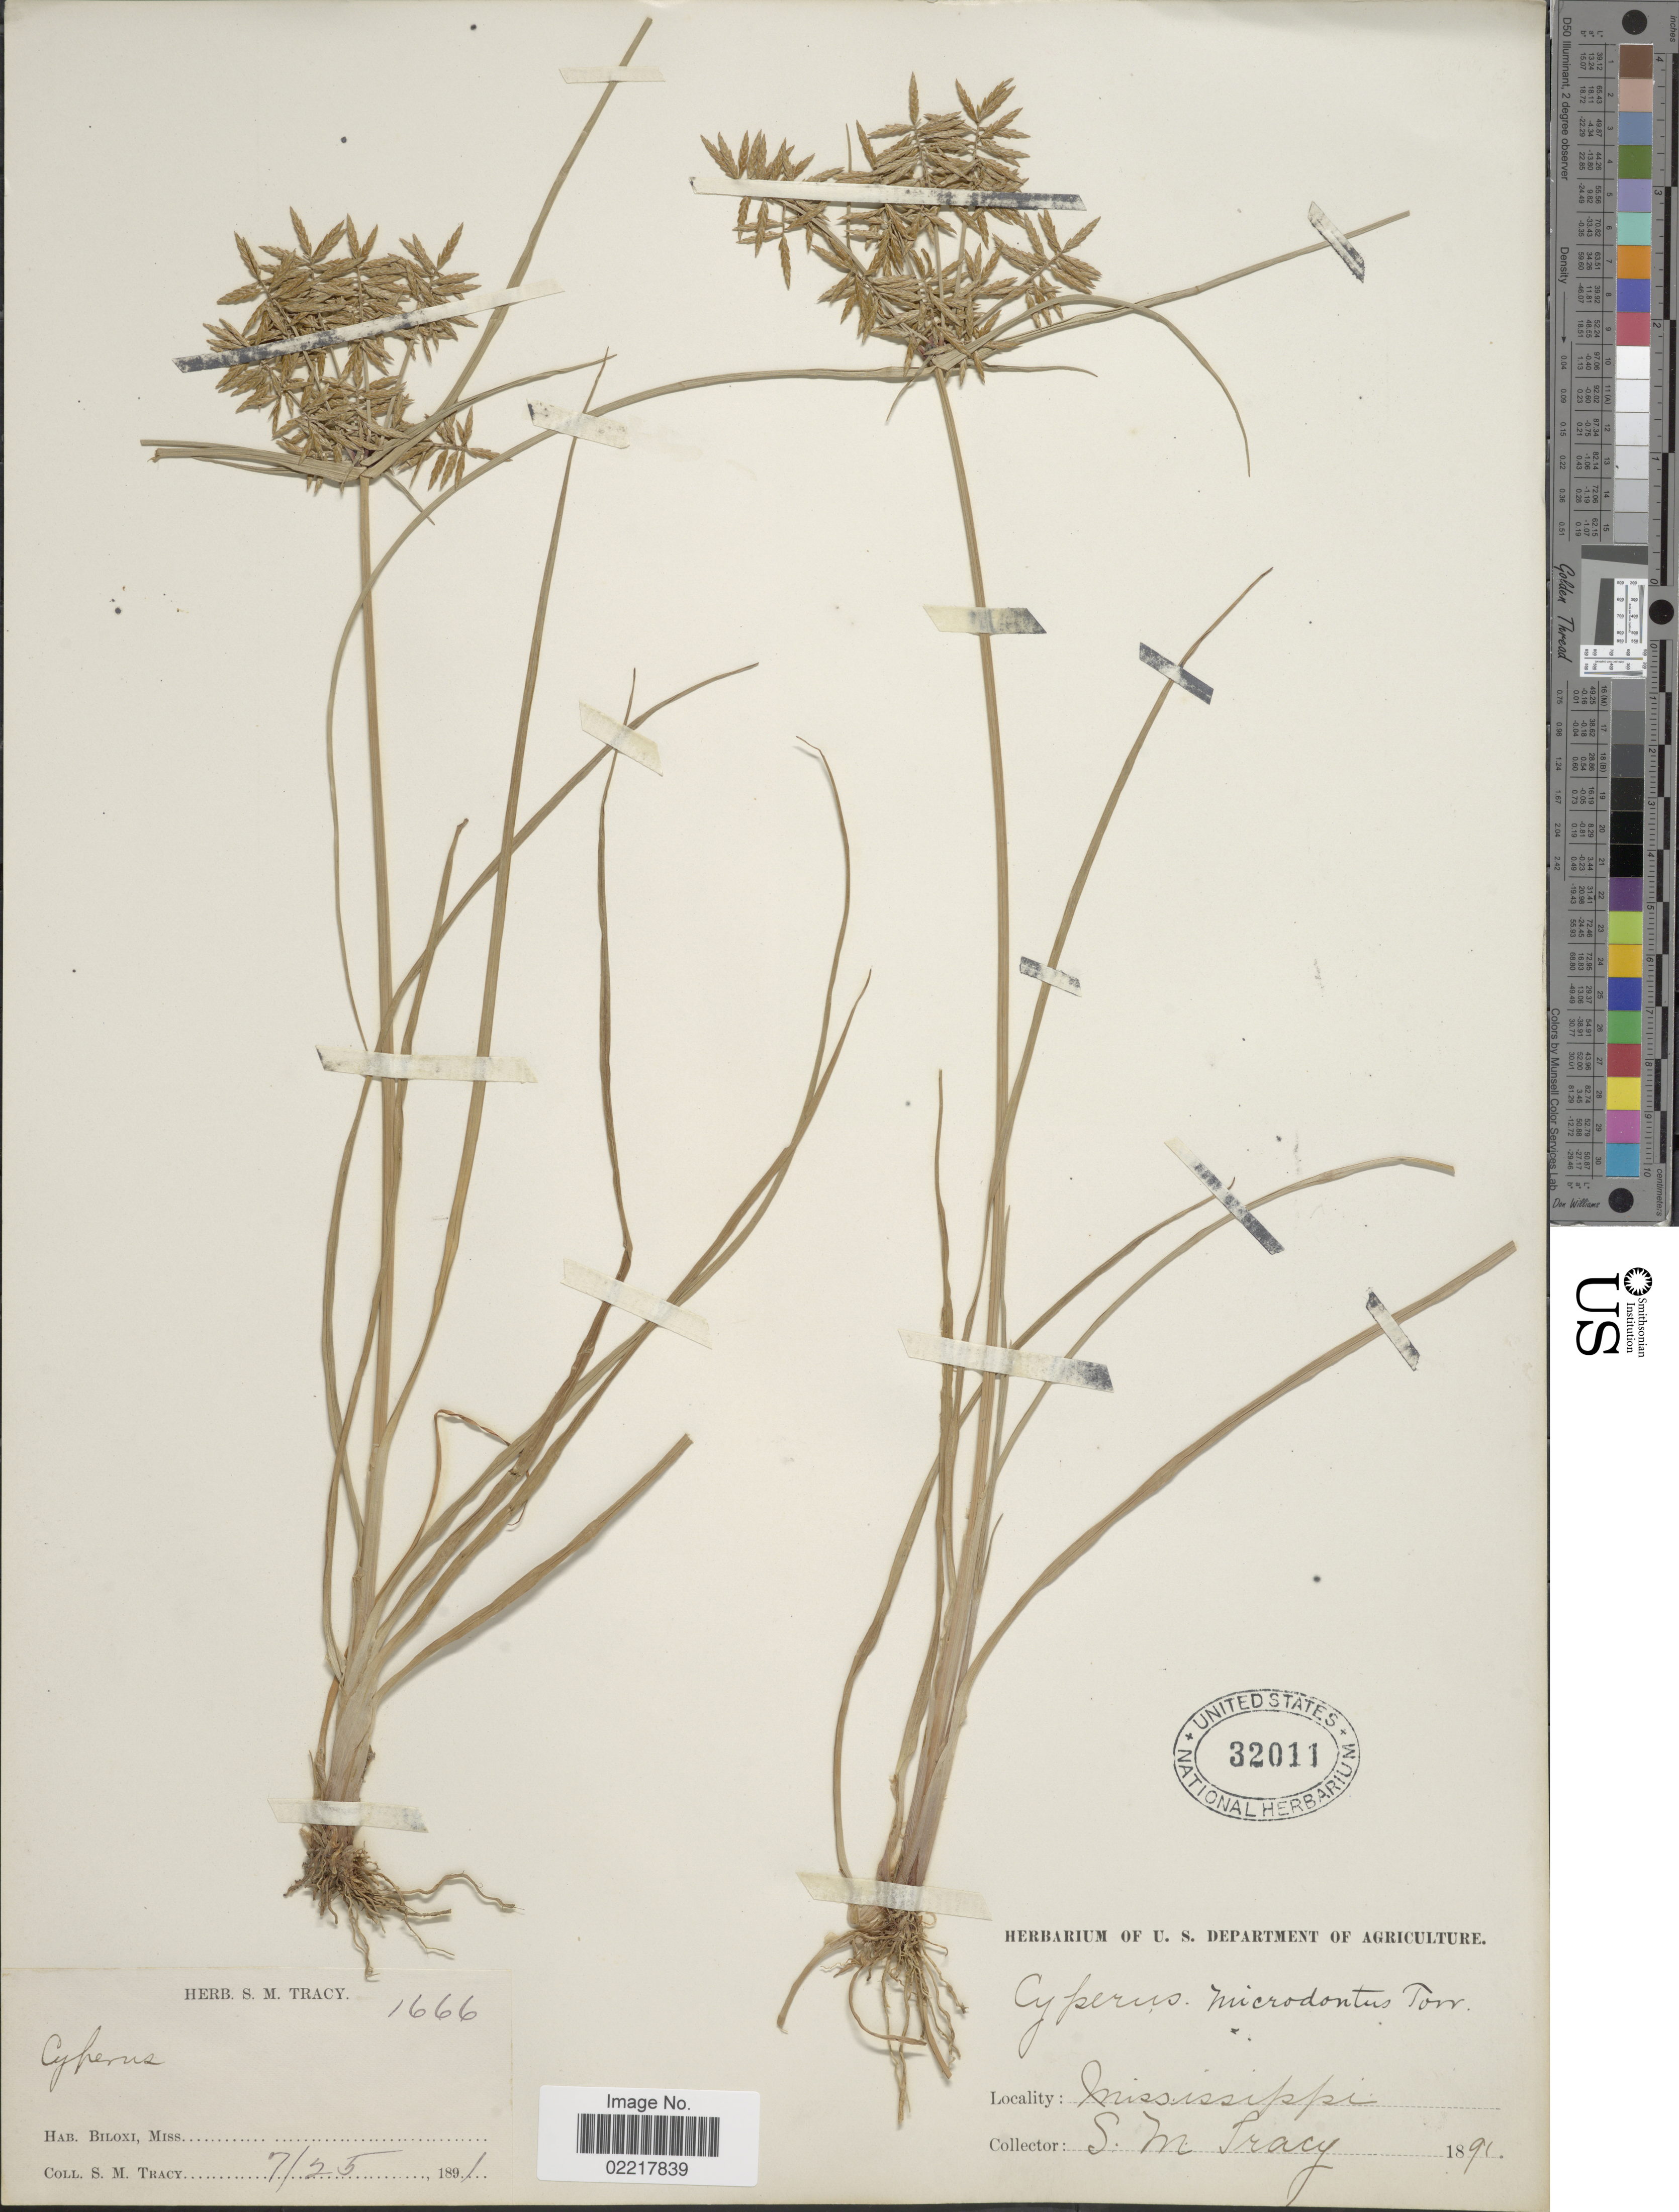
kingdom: Plantae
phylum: Tracheophyta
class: Liliopsida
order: Poales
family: Cyperaceae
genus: Cyperus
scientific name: Cyperus polystachyos var. texensis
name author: (Torr.) Fernald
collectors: S. M. Tracy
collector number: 1666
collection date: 1891-07-25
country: United States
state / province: Mississippi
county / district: Harrison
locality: Biloxi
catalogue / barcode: US 32011